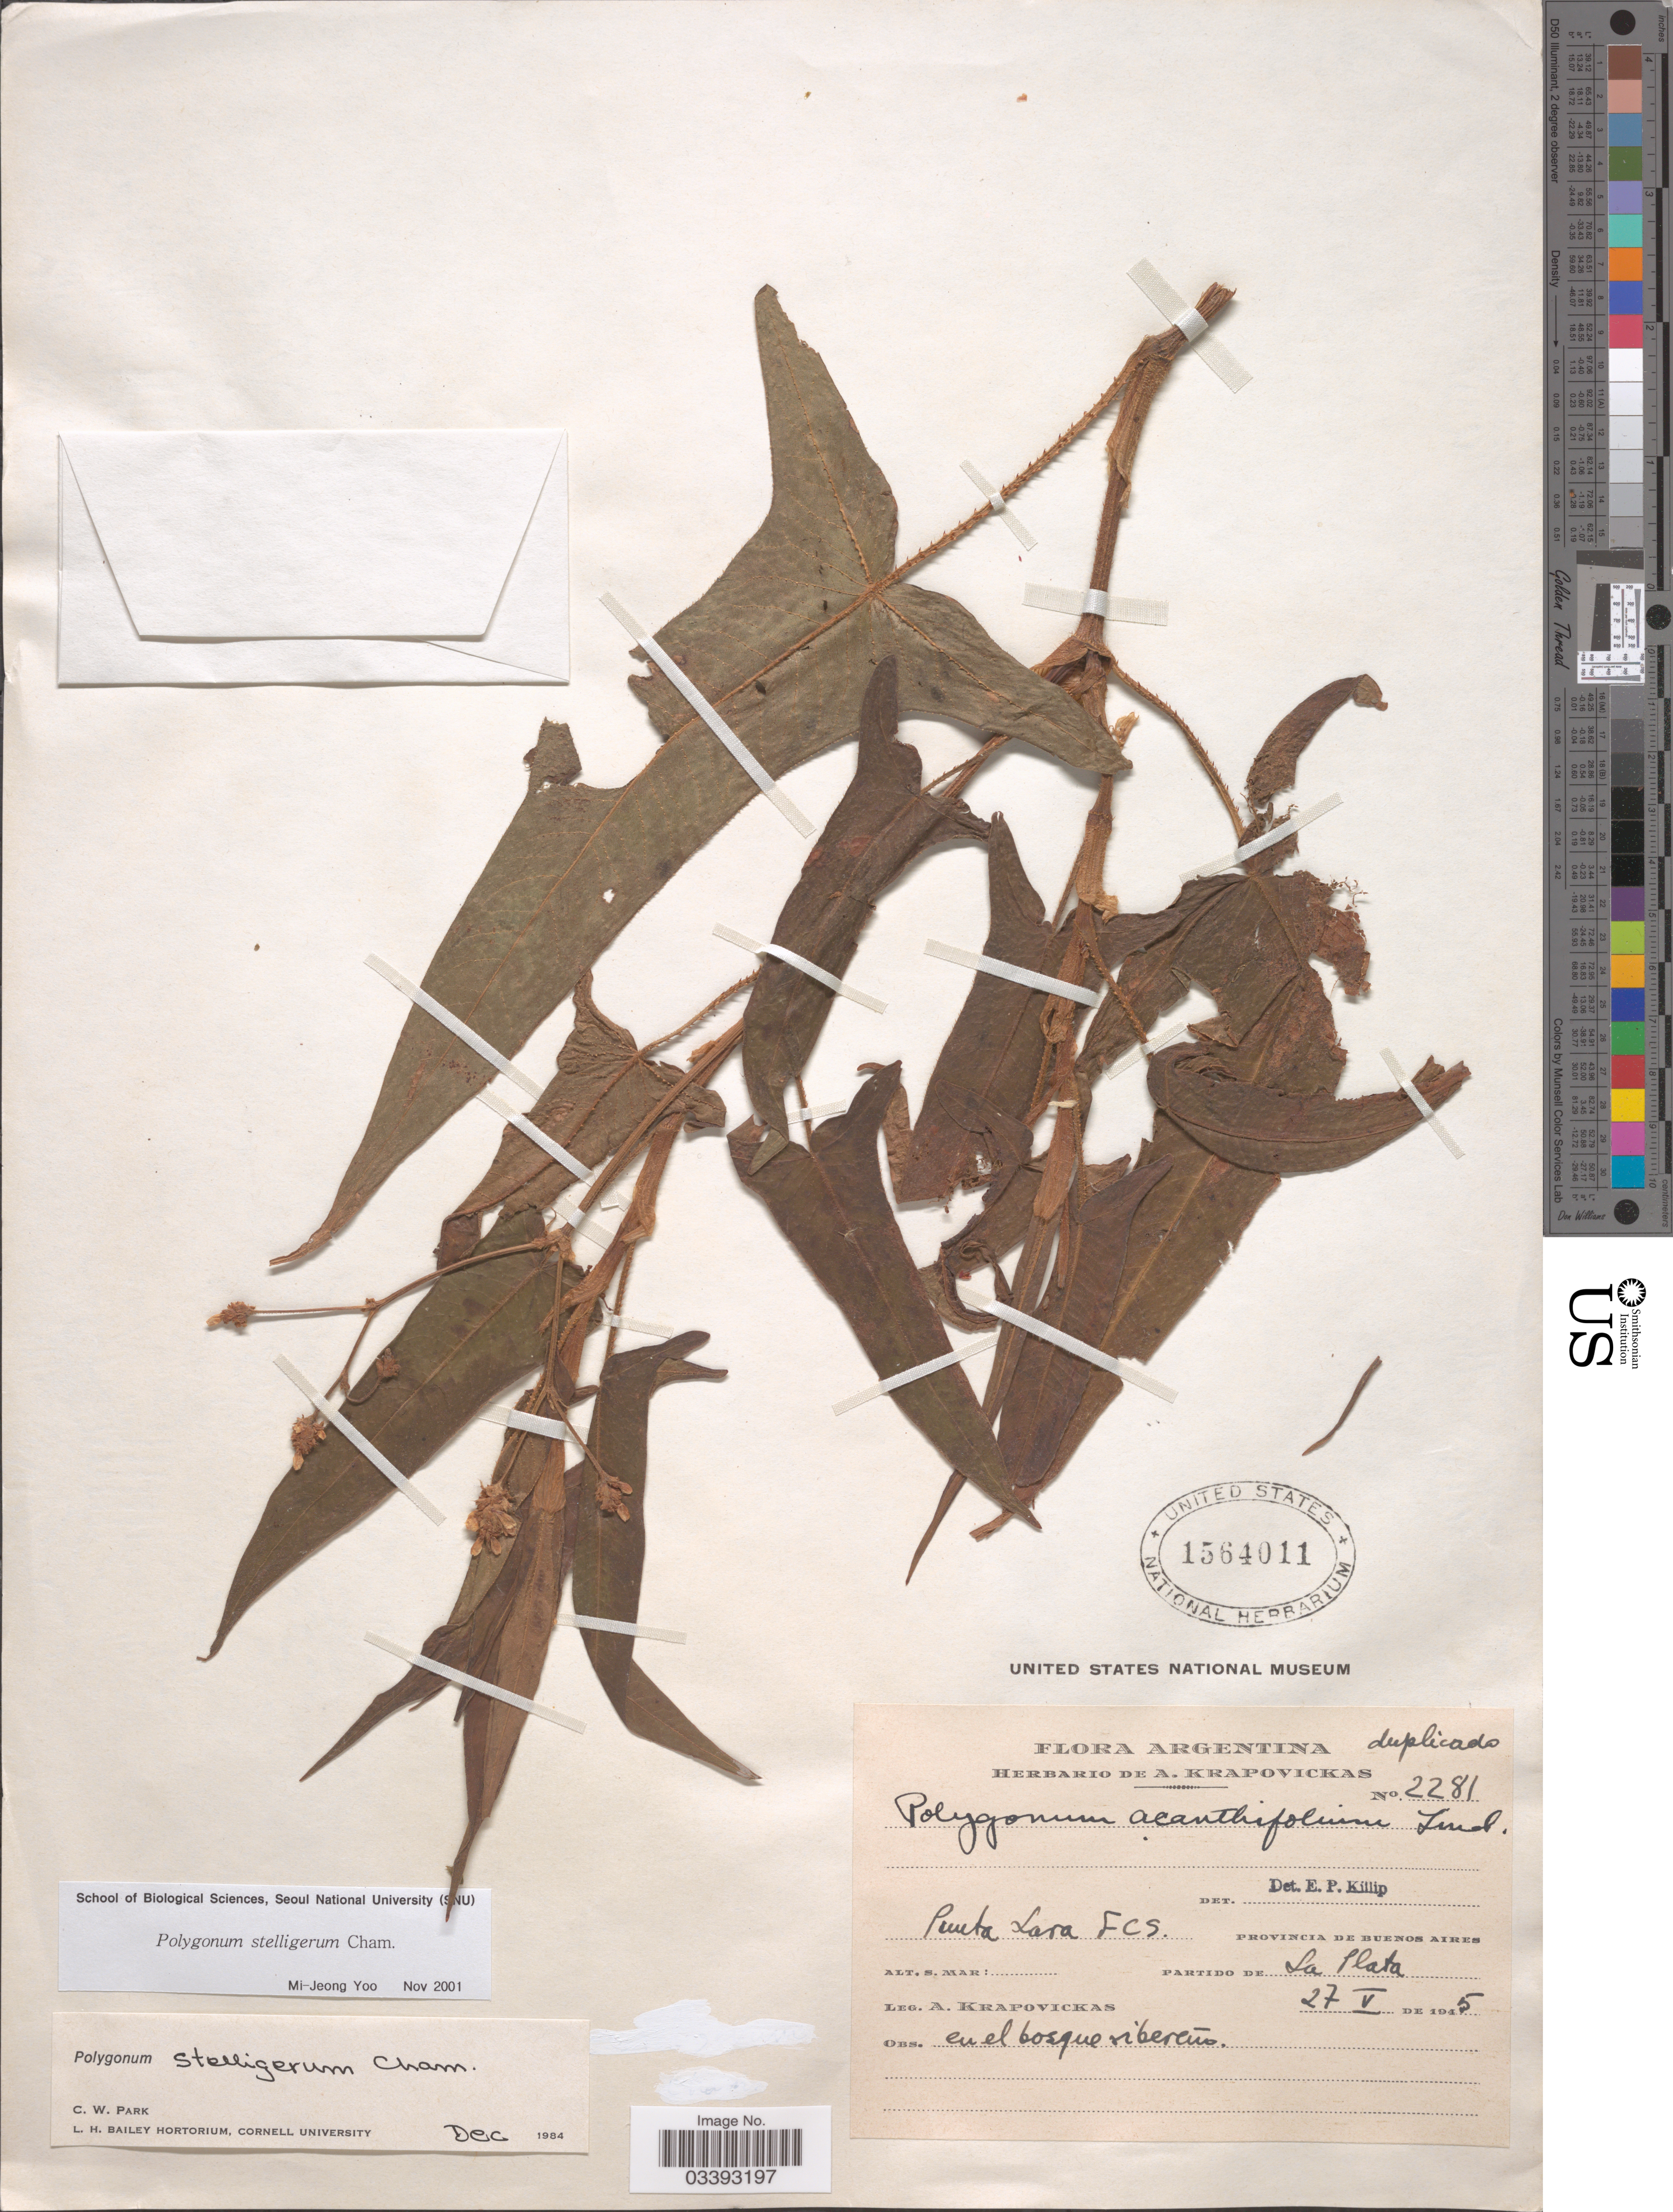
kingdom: Plantae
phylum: Tracheophyta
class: Magnoliopsida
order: Caryophyllales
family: Polygonaceae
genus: Polygonum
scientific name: Polygonum stelligerum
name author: Cham.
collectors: A. Krapovickas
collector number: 2281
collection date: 1945-05-27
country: Argentina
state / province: Buenos Aires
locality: Punta Lara F.C.S. Partido de La Plata.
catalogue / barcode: US 1564011